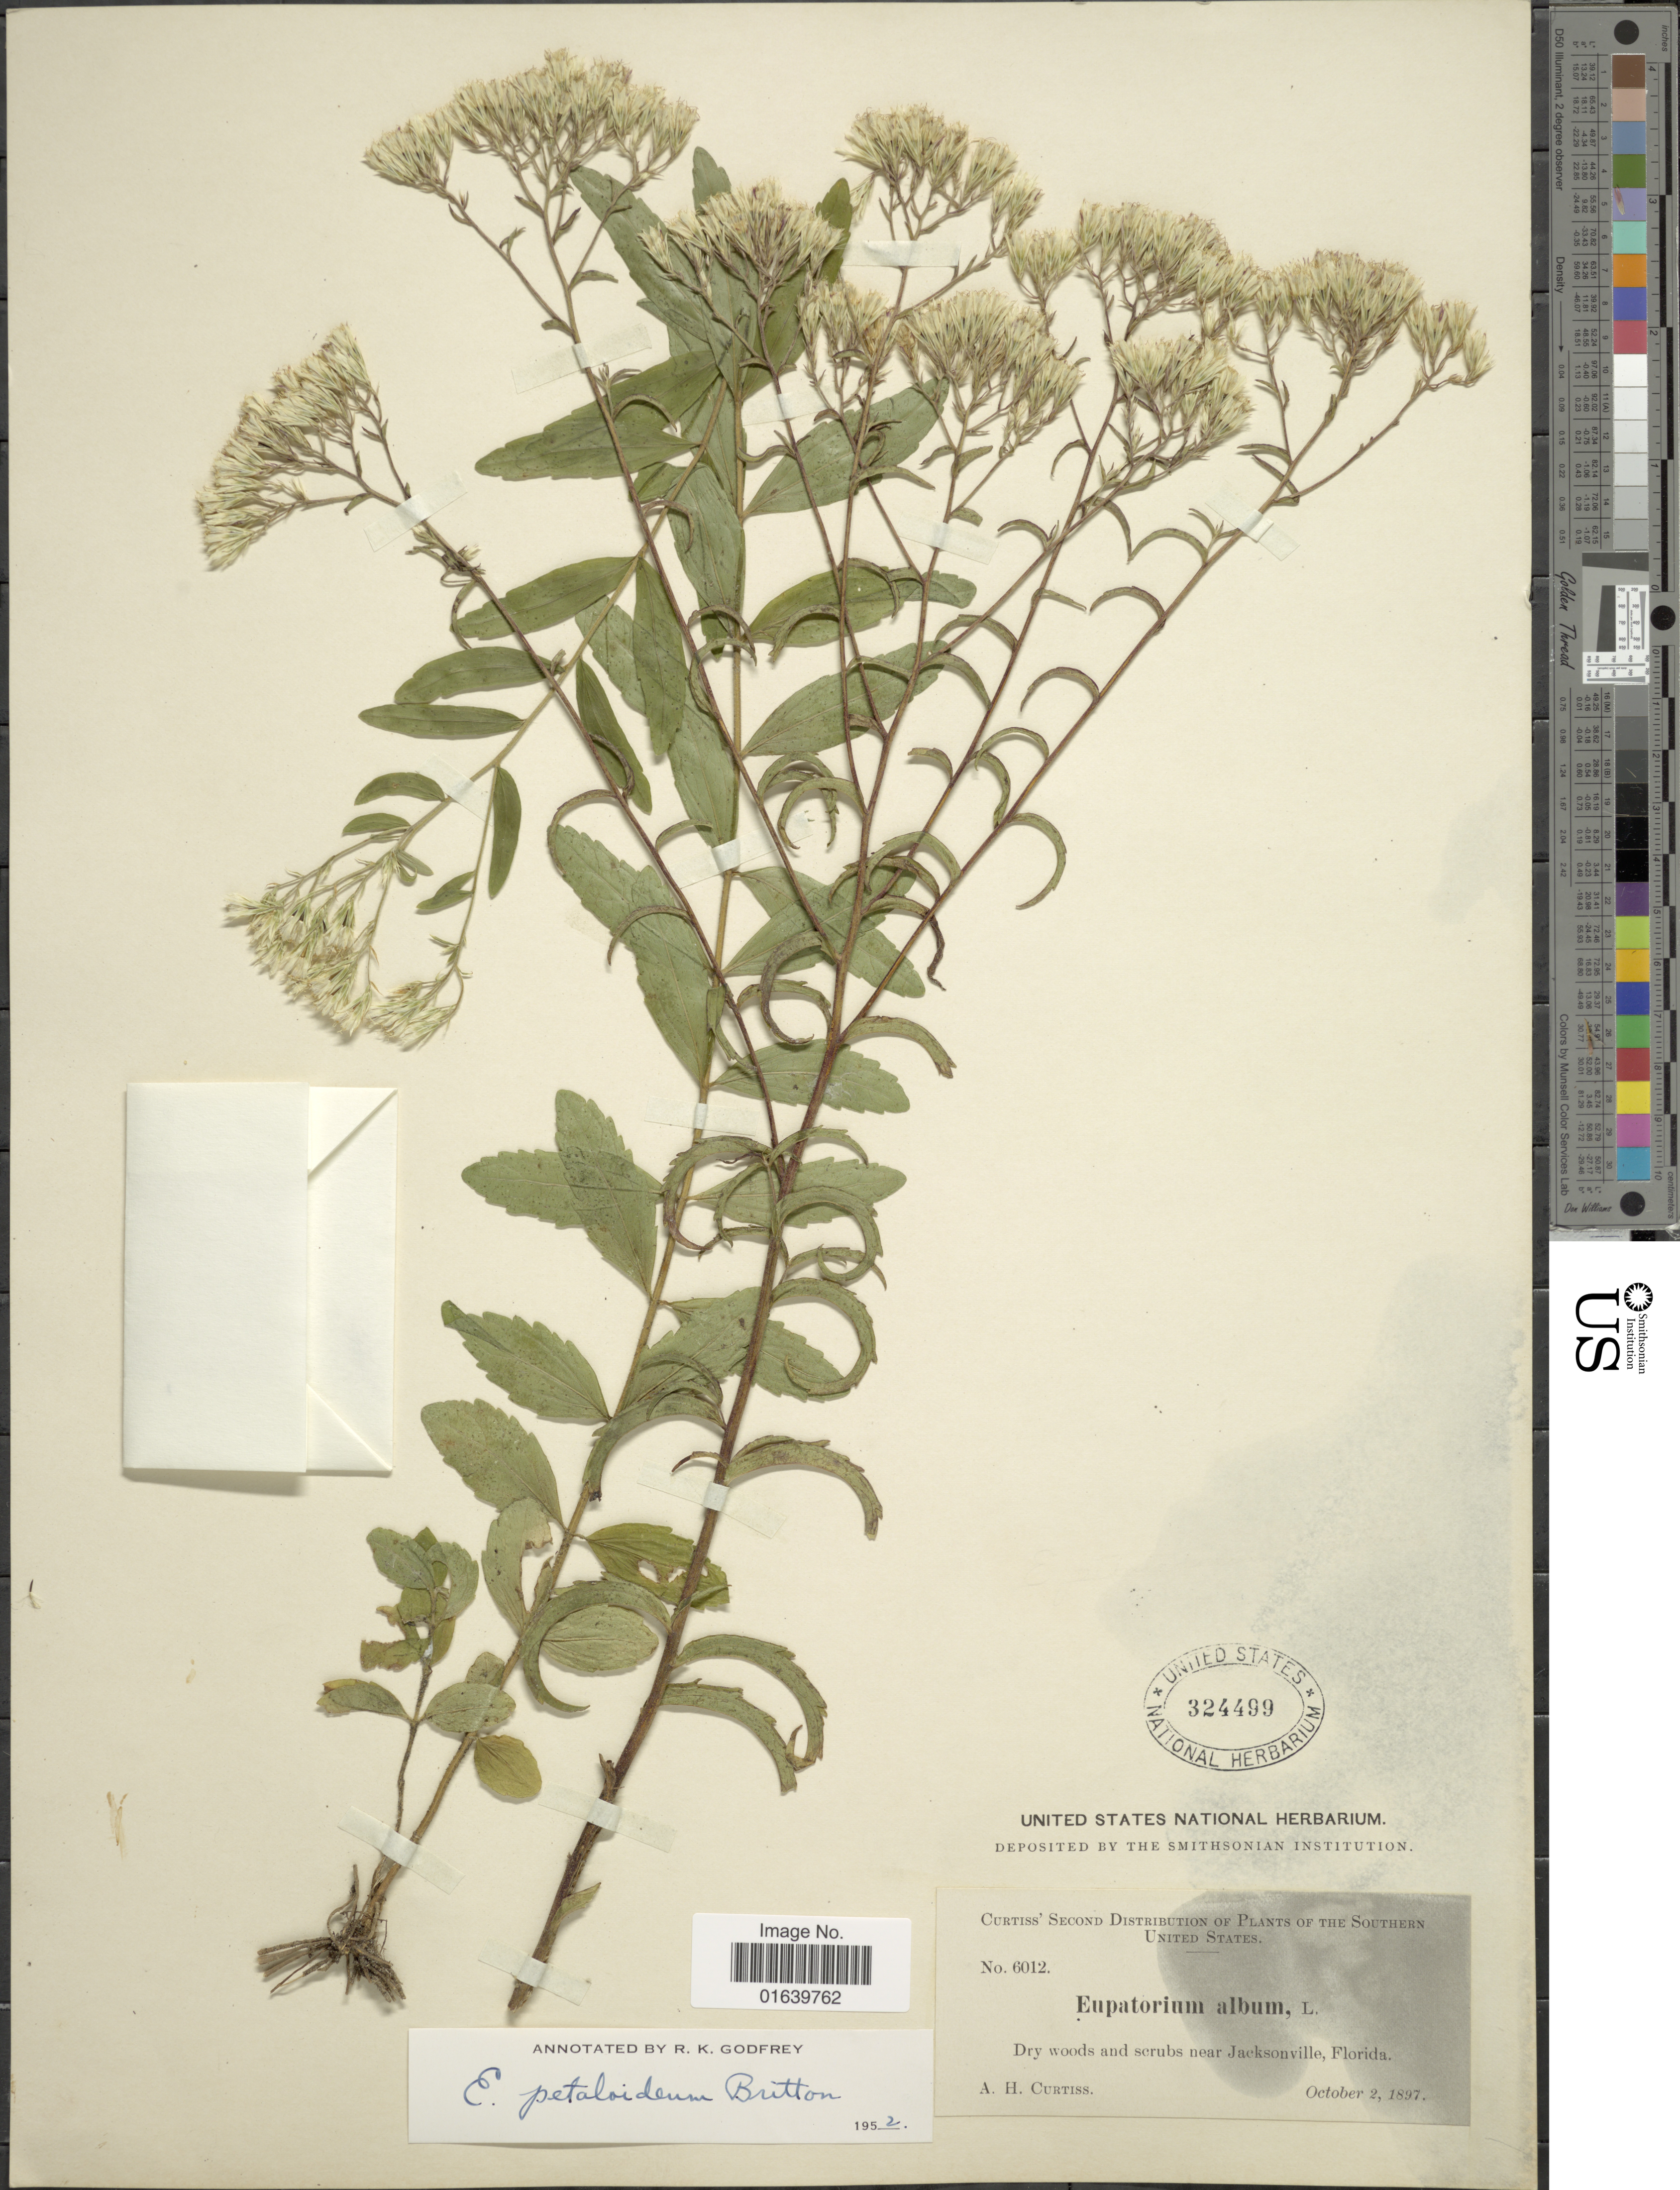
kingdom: Plantae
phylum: Tracheophyta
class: Magnoliopsida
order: Asterales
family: Asteraceae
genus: Eupatorium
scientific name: Eupatorium petaloideum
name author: Britton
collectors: A. H. Curtiss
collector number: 6012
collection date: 1897-10-02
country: United States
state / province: Florida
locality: Dry woods and scrubs near Jacksonville.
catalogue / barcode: US 324499